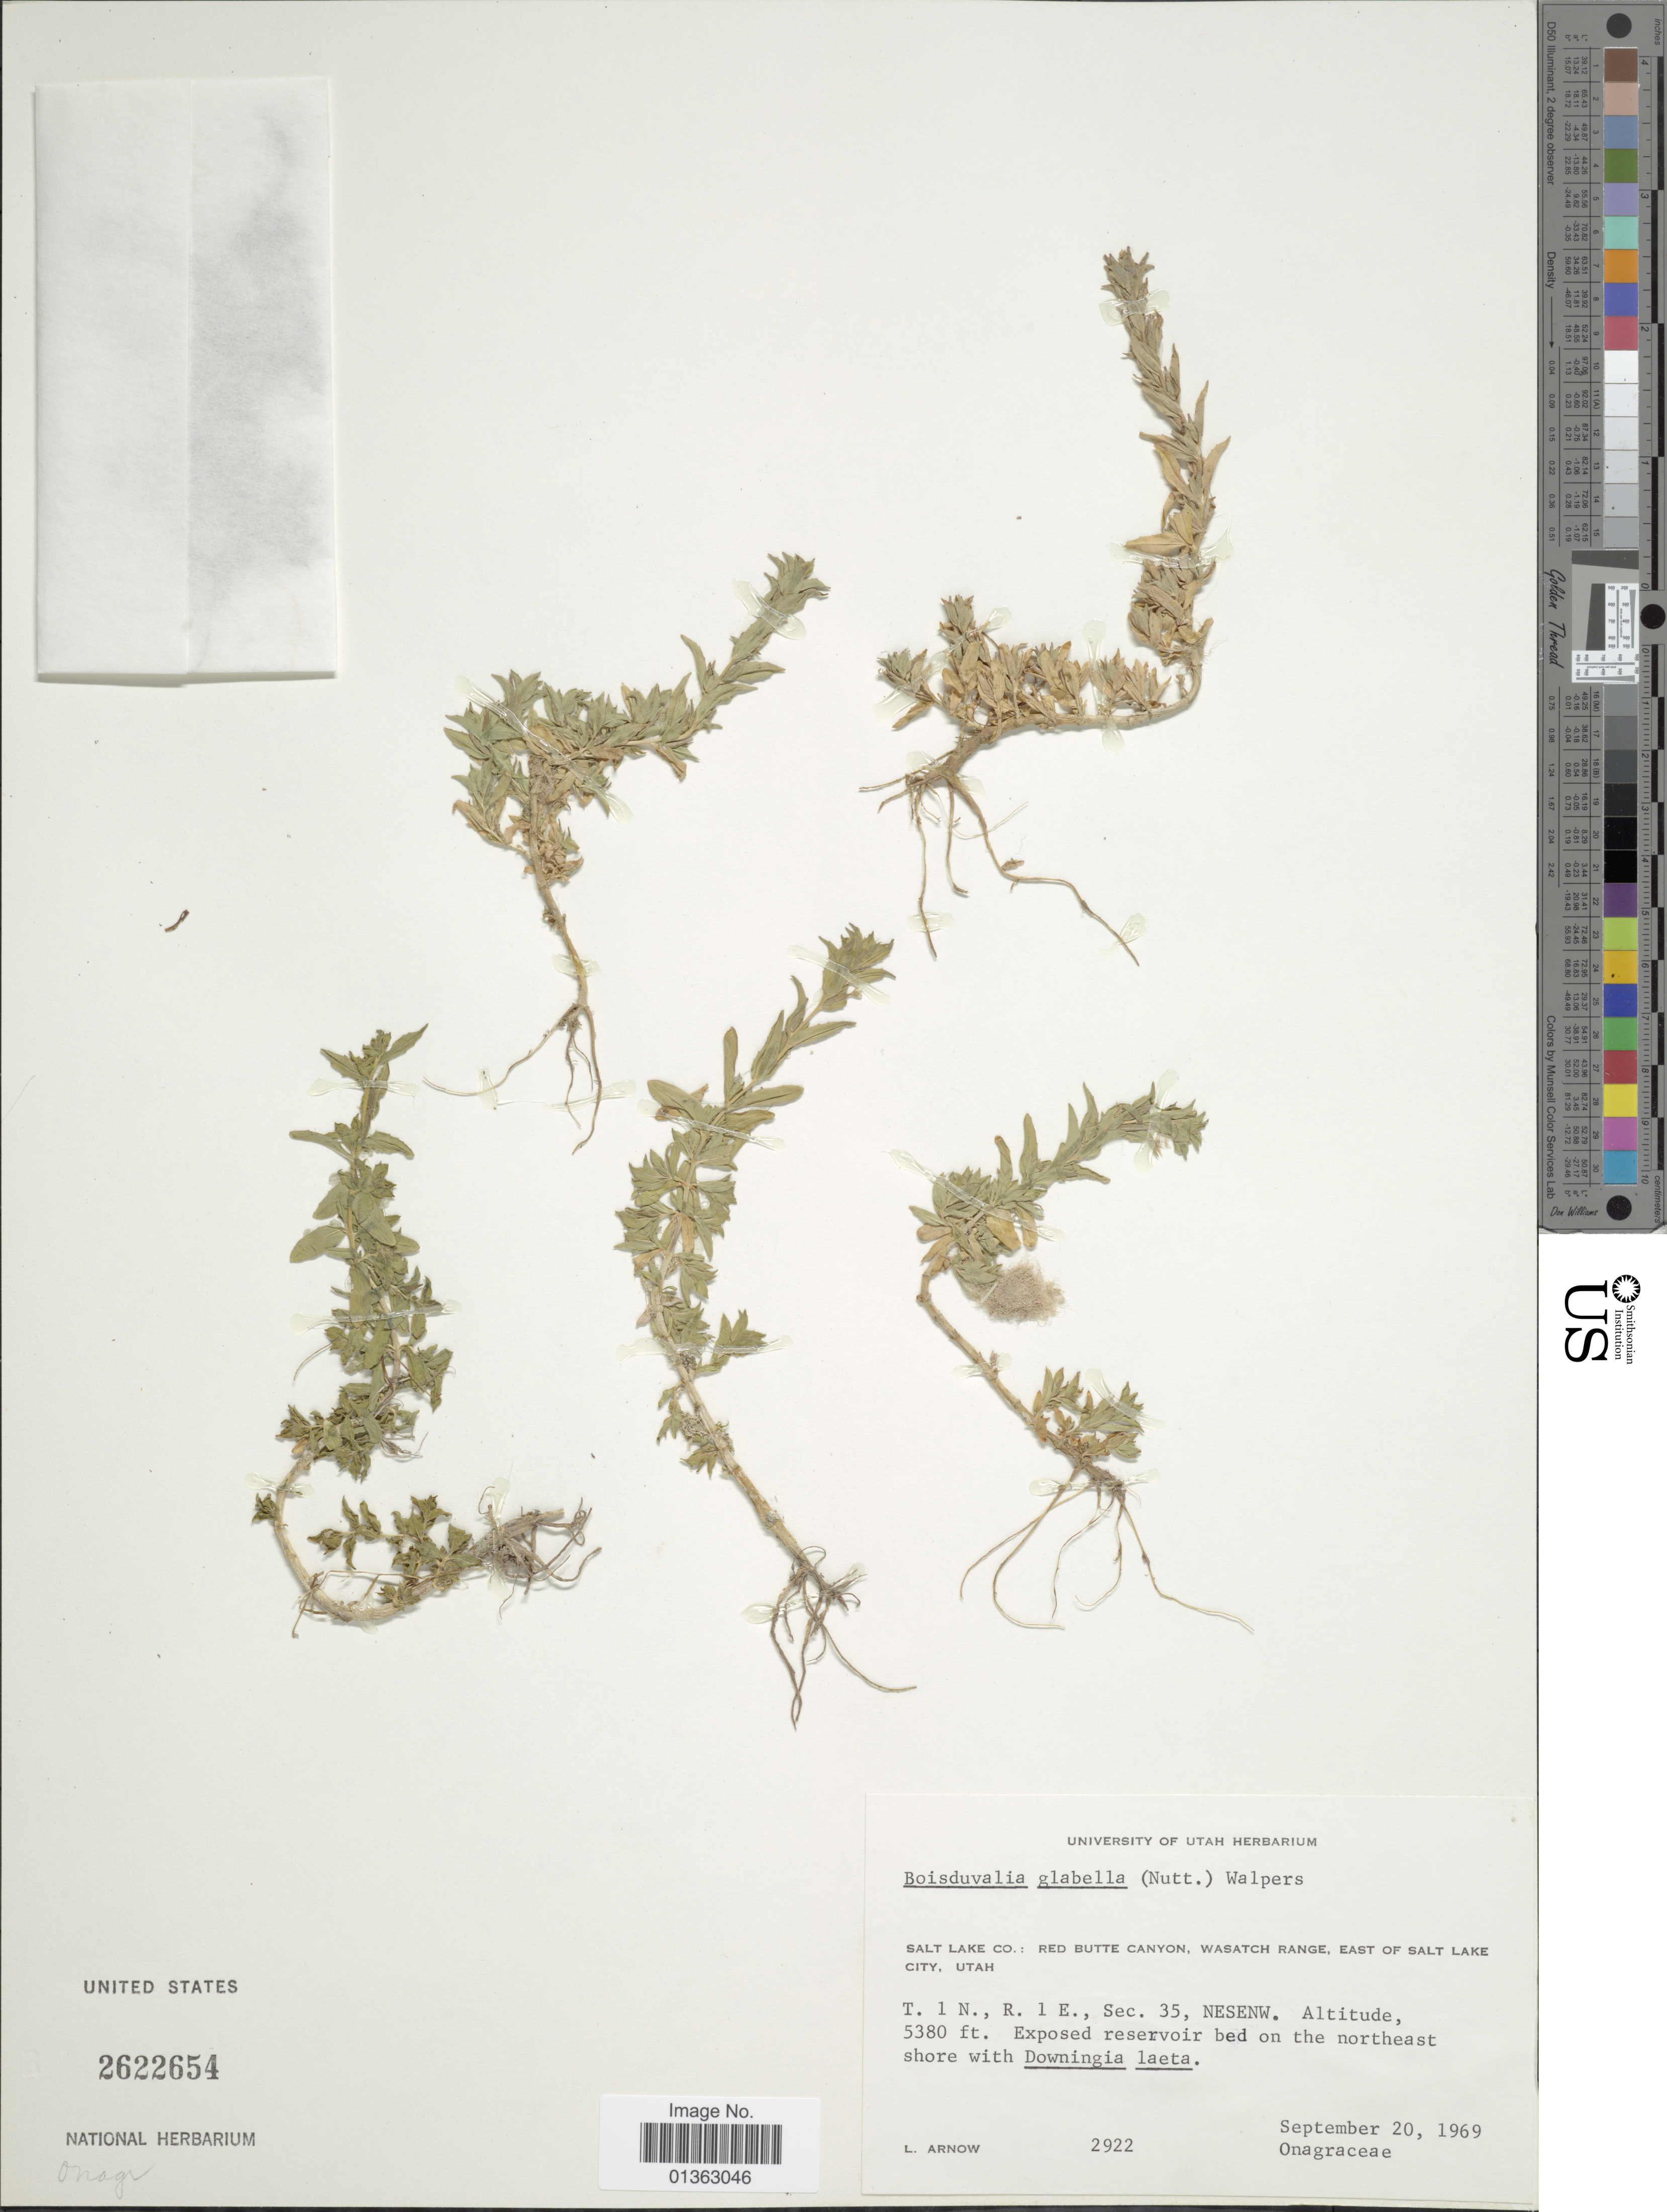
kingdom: Plantae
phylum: Tracheophyta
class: Magnoliopsida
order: Myrtales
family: Onagraceae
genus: Epilobium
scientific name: Epilobium campestre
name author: (Jeps.) Hoch & W.L. Wagner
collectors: L. Arnow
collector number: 2922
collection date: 1969-09-20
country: United States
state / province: Utah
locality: Salt Lake Co.: Red Butte Canyon, Wasatch Range, East of Salt Lake City.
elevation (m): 1640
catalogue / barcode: US 2622654